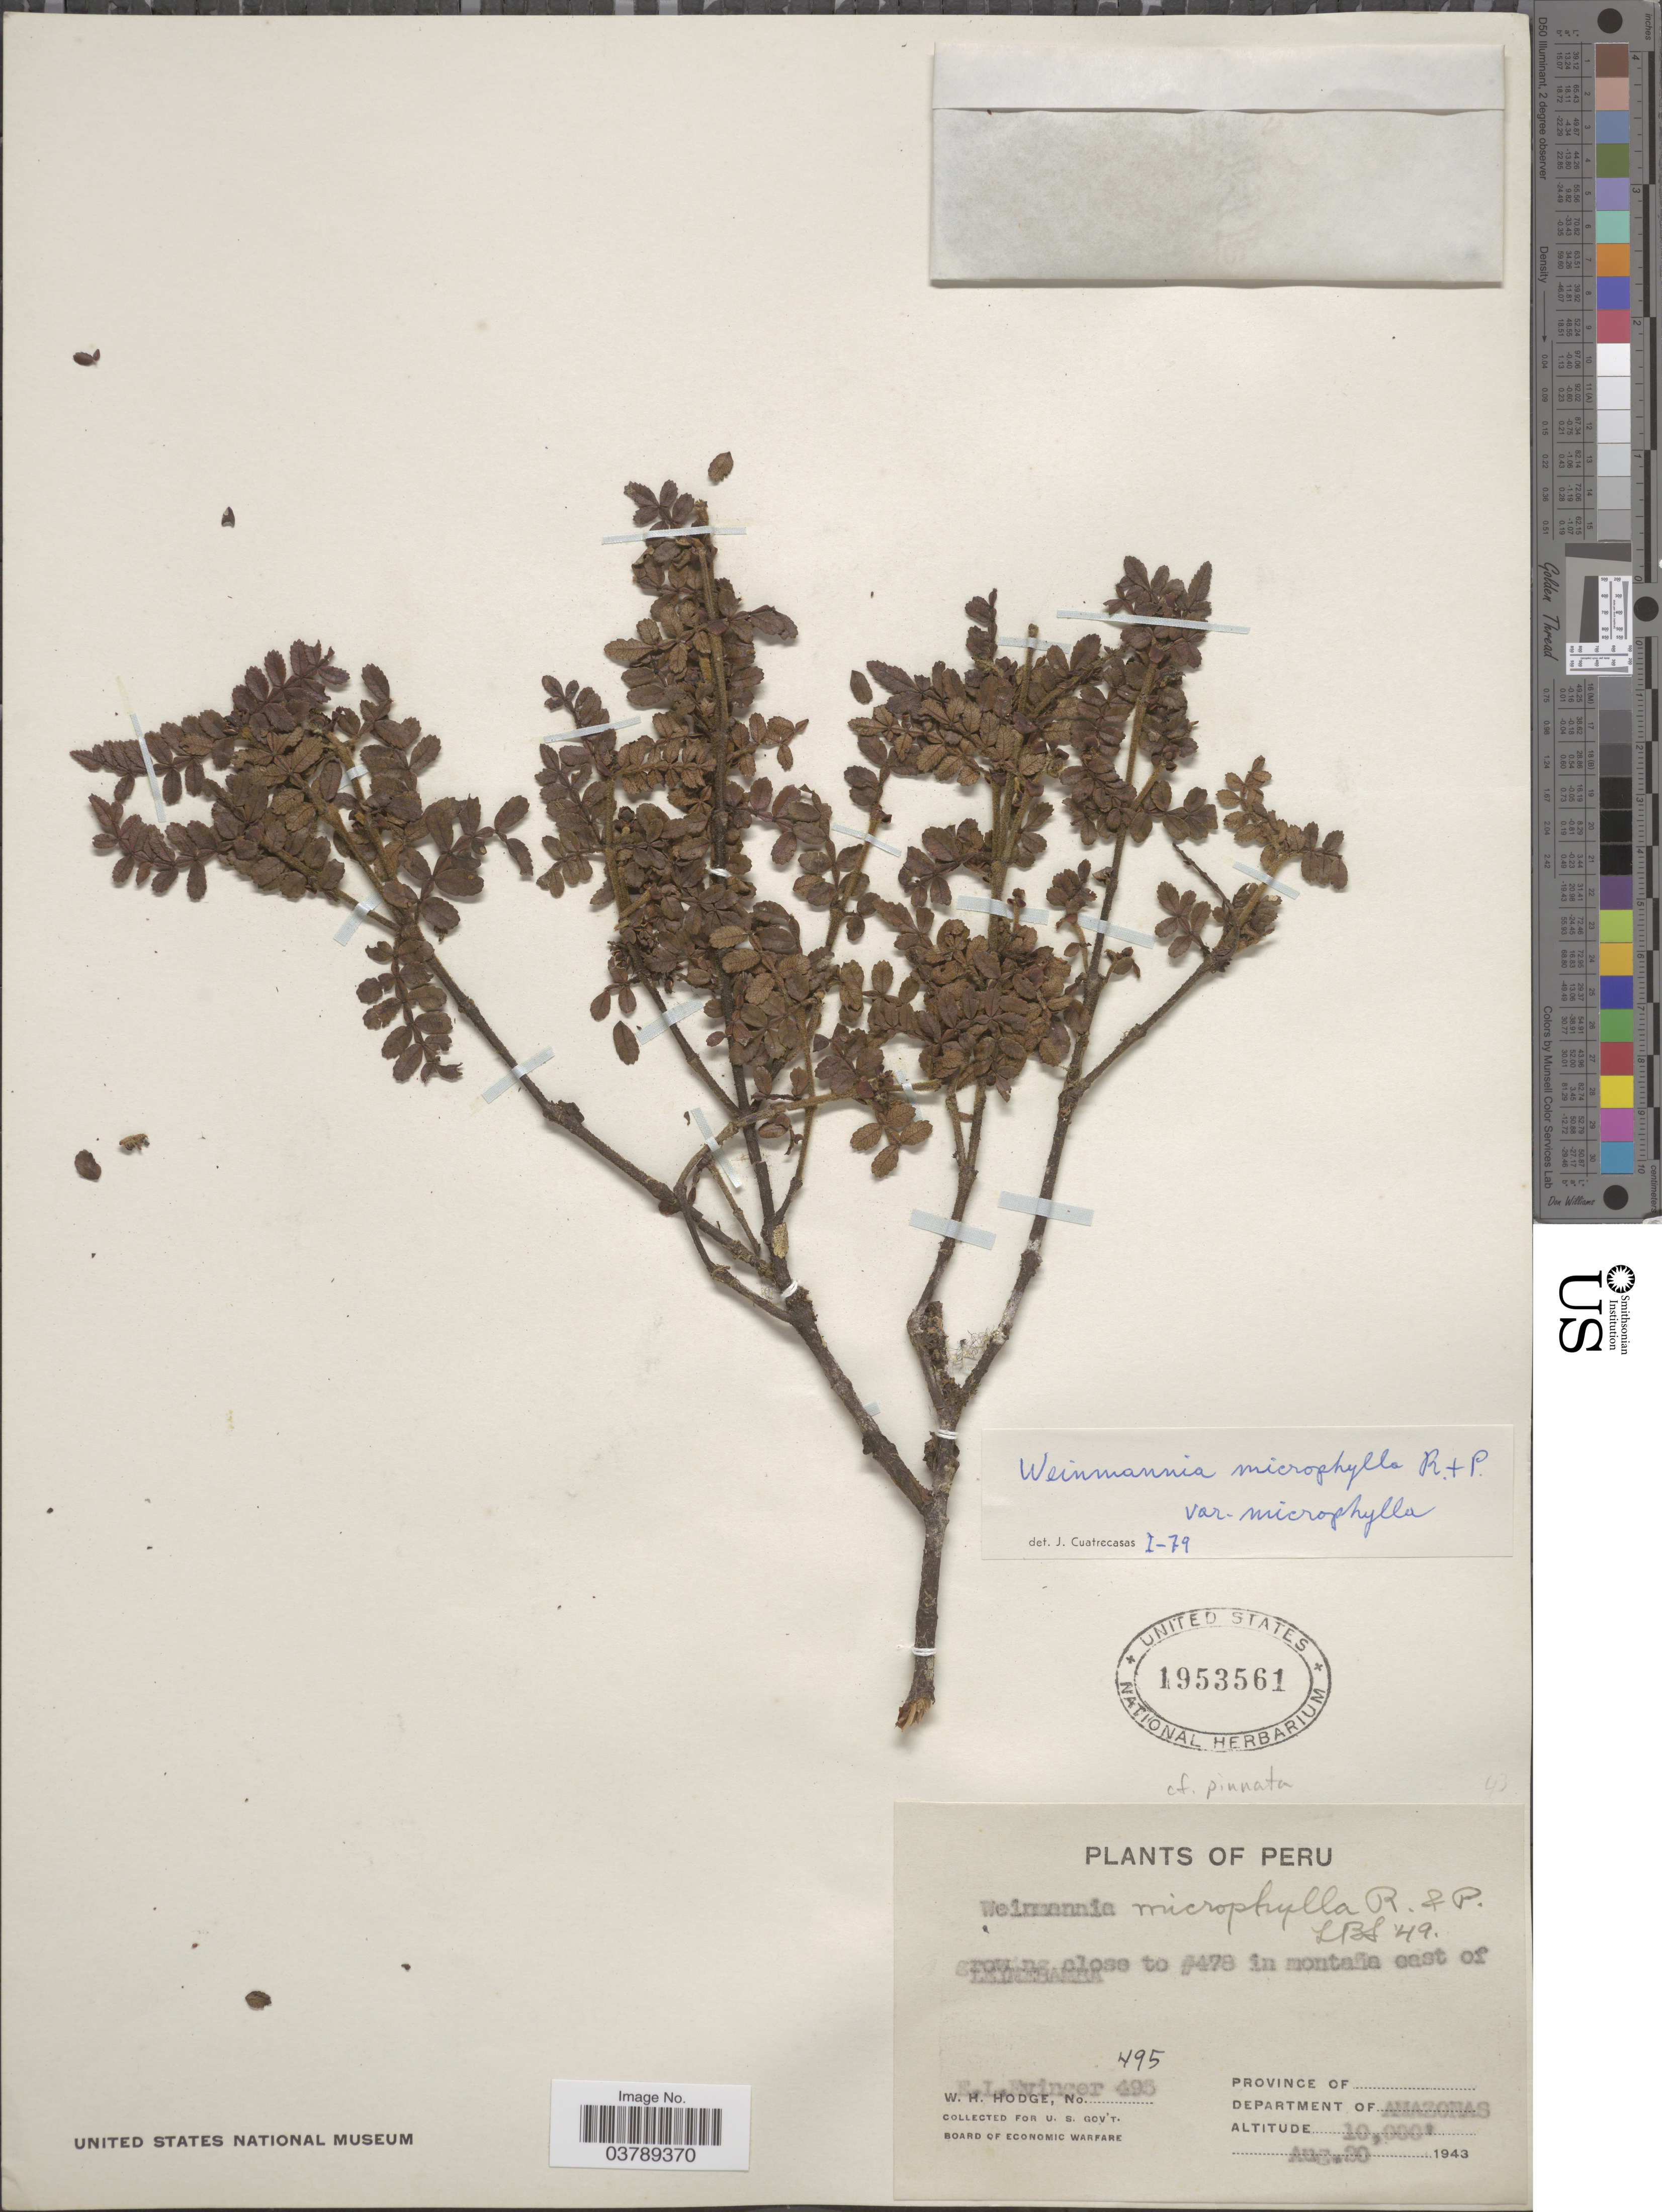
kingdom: Plantae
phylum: Tracheophyta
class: Magnoliopsida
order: Oxalidales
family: Cunoniaceae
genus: Weinmannia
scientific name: Weinmannia parviflora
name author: G. Forst.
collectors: E. Evinger & W. Hodge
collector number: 495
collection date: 1943-08-20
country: Peru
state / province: Amazonas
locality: Growing close to #478 in montaña east of Leimebamba. Department of Amazonas.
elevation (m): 3048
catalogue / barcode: US 1953561